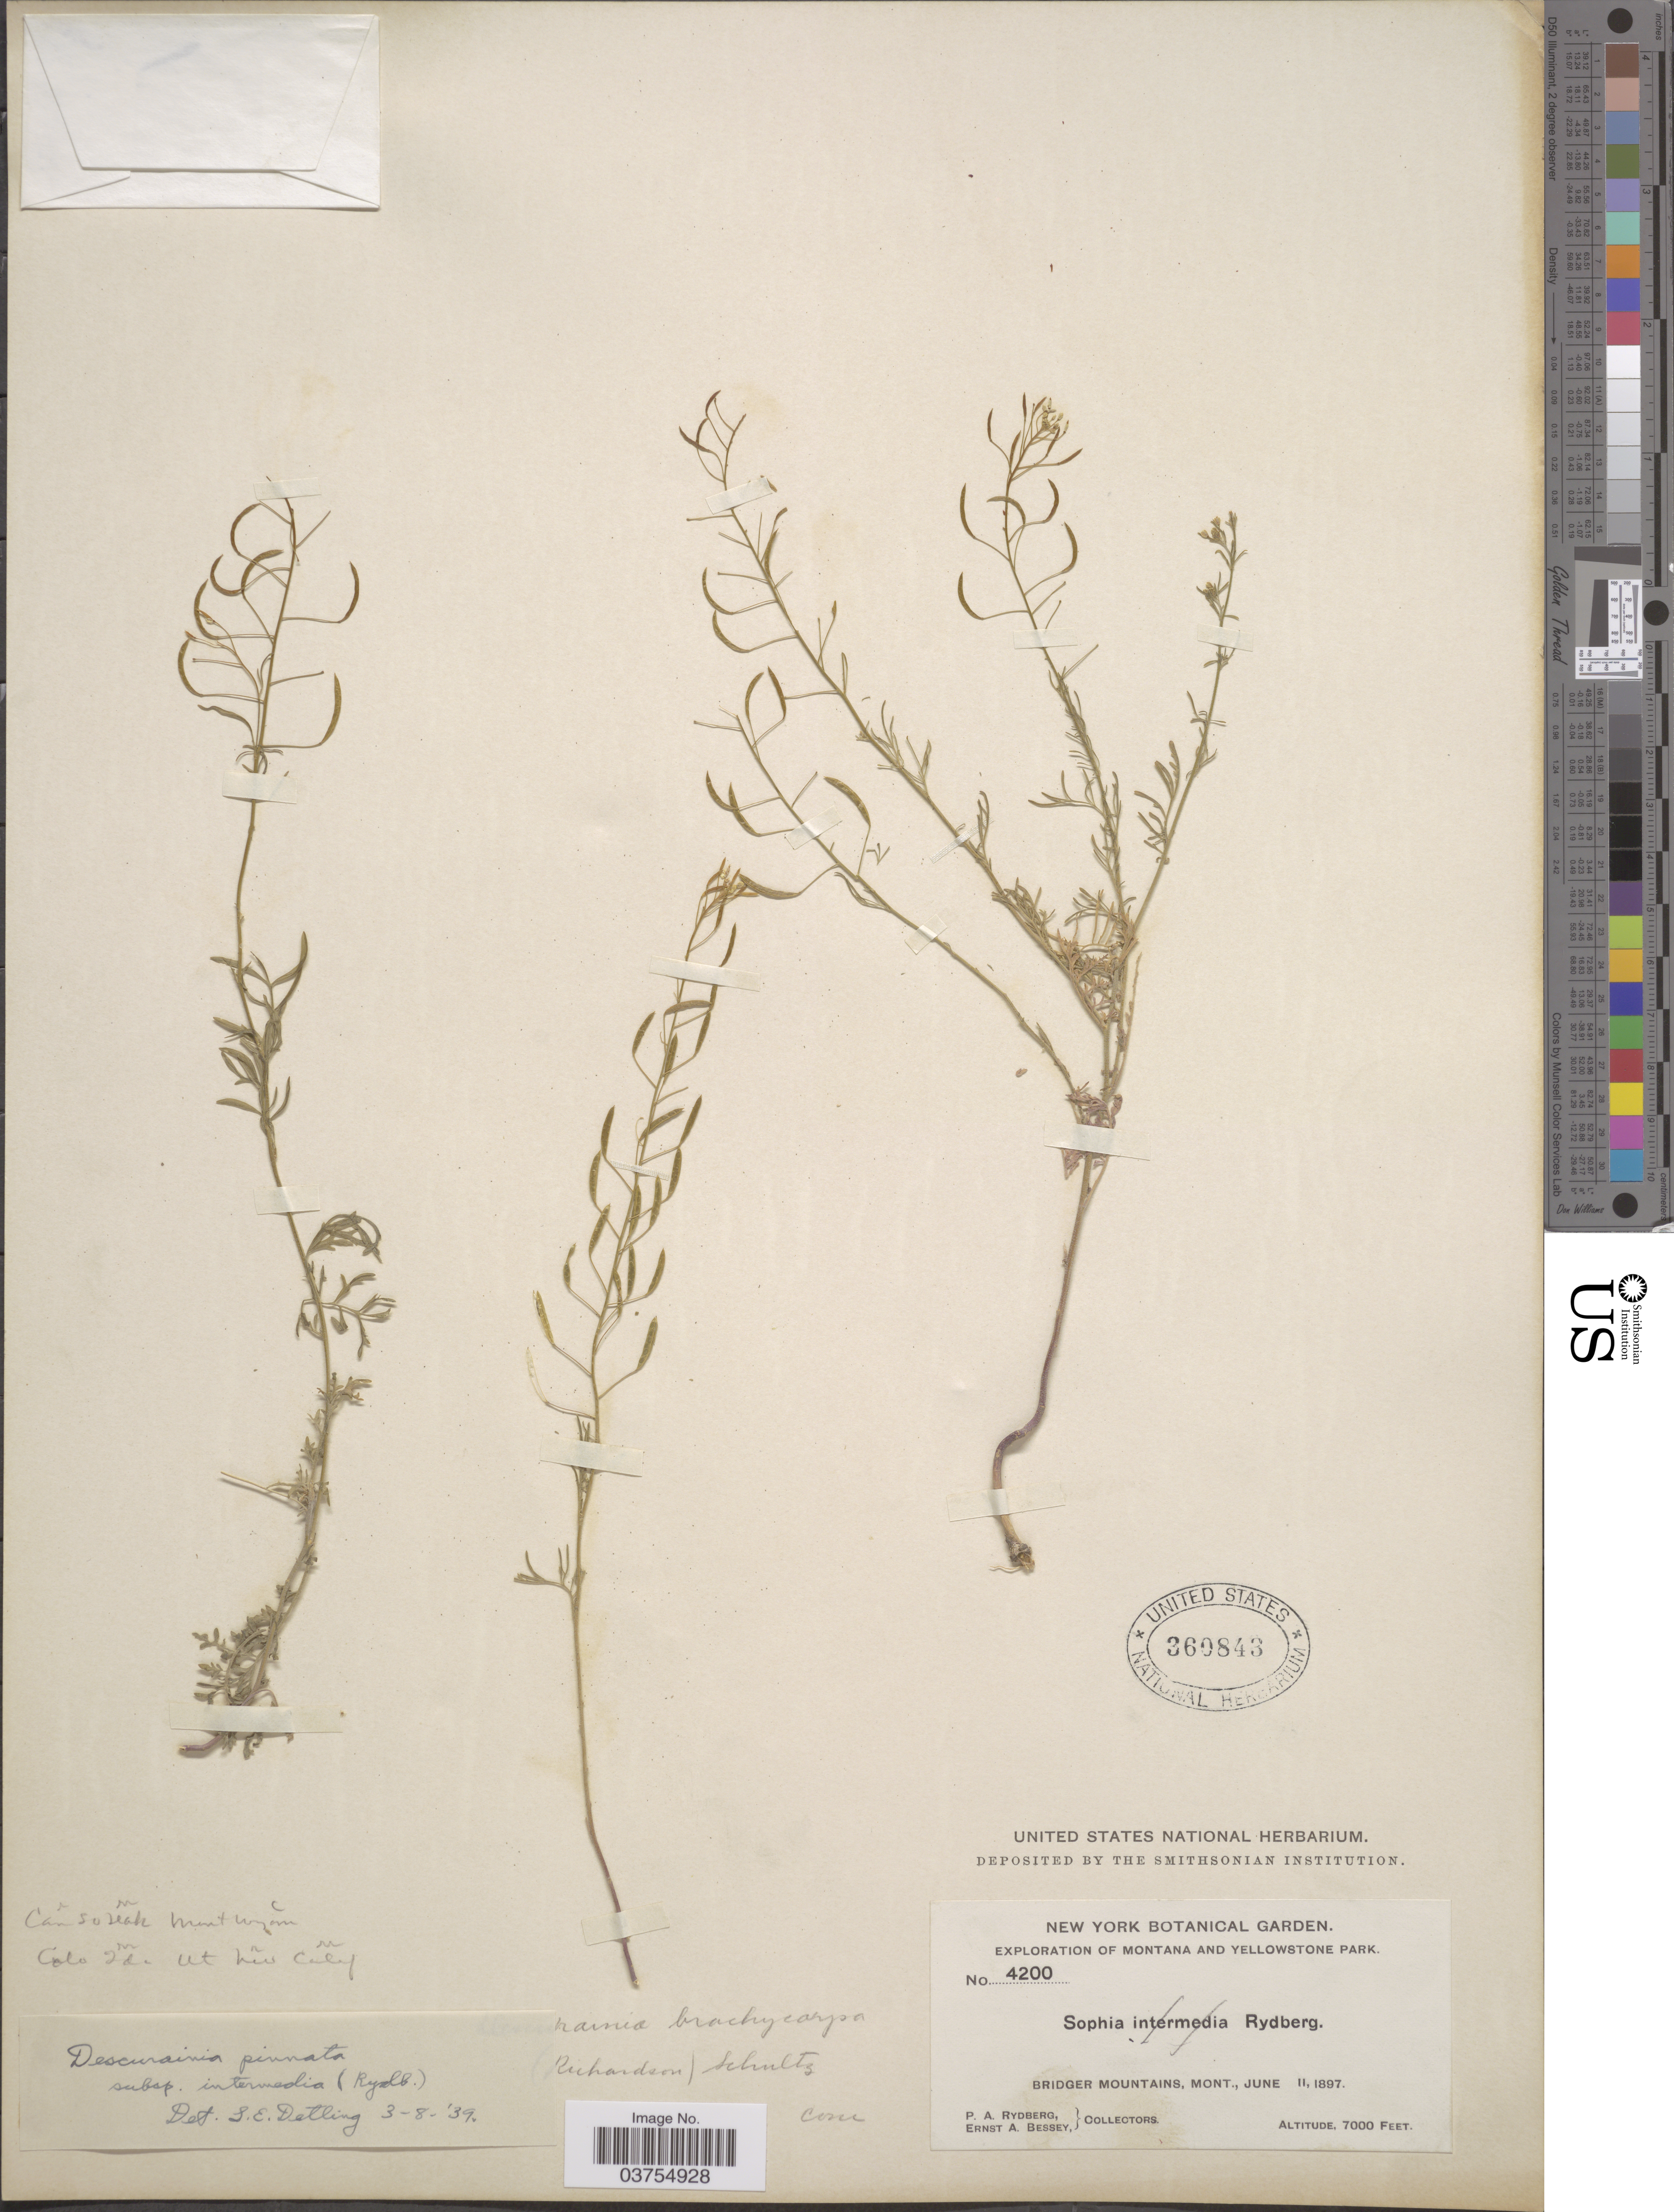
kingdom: Plantae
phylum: Tracheophyta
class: Magnoliopsida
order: Brassicales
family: Brassicaceae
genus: Descurainia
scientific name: Descurainia pinnata subsp. intermedia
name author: (Rydb.) Detling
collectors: P. A. Rydberg & E. A. Bessey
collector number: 4200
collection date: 1897-06-11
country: United States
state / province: Montana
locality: Bridger Mountains.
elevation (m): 2134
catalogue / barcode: US 360843